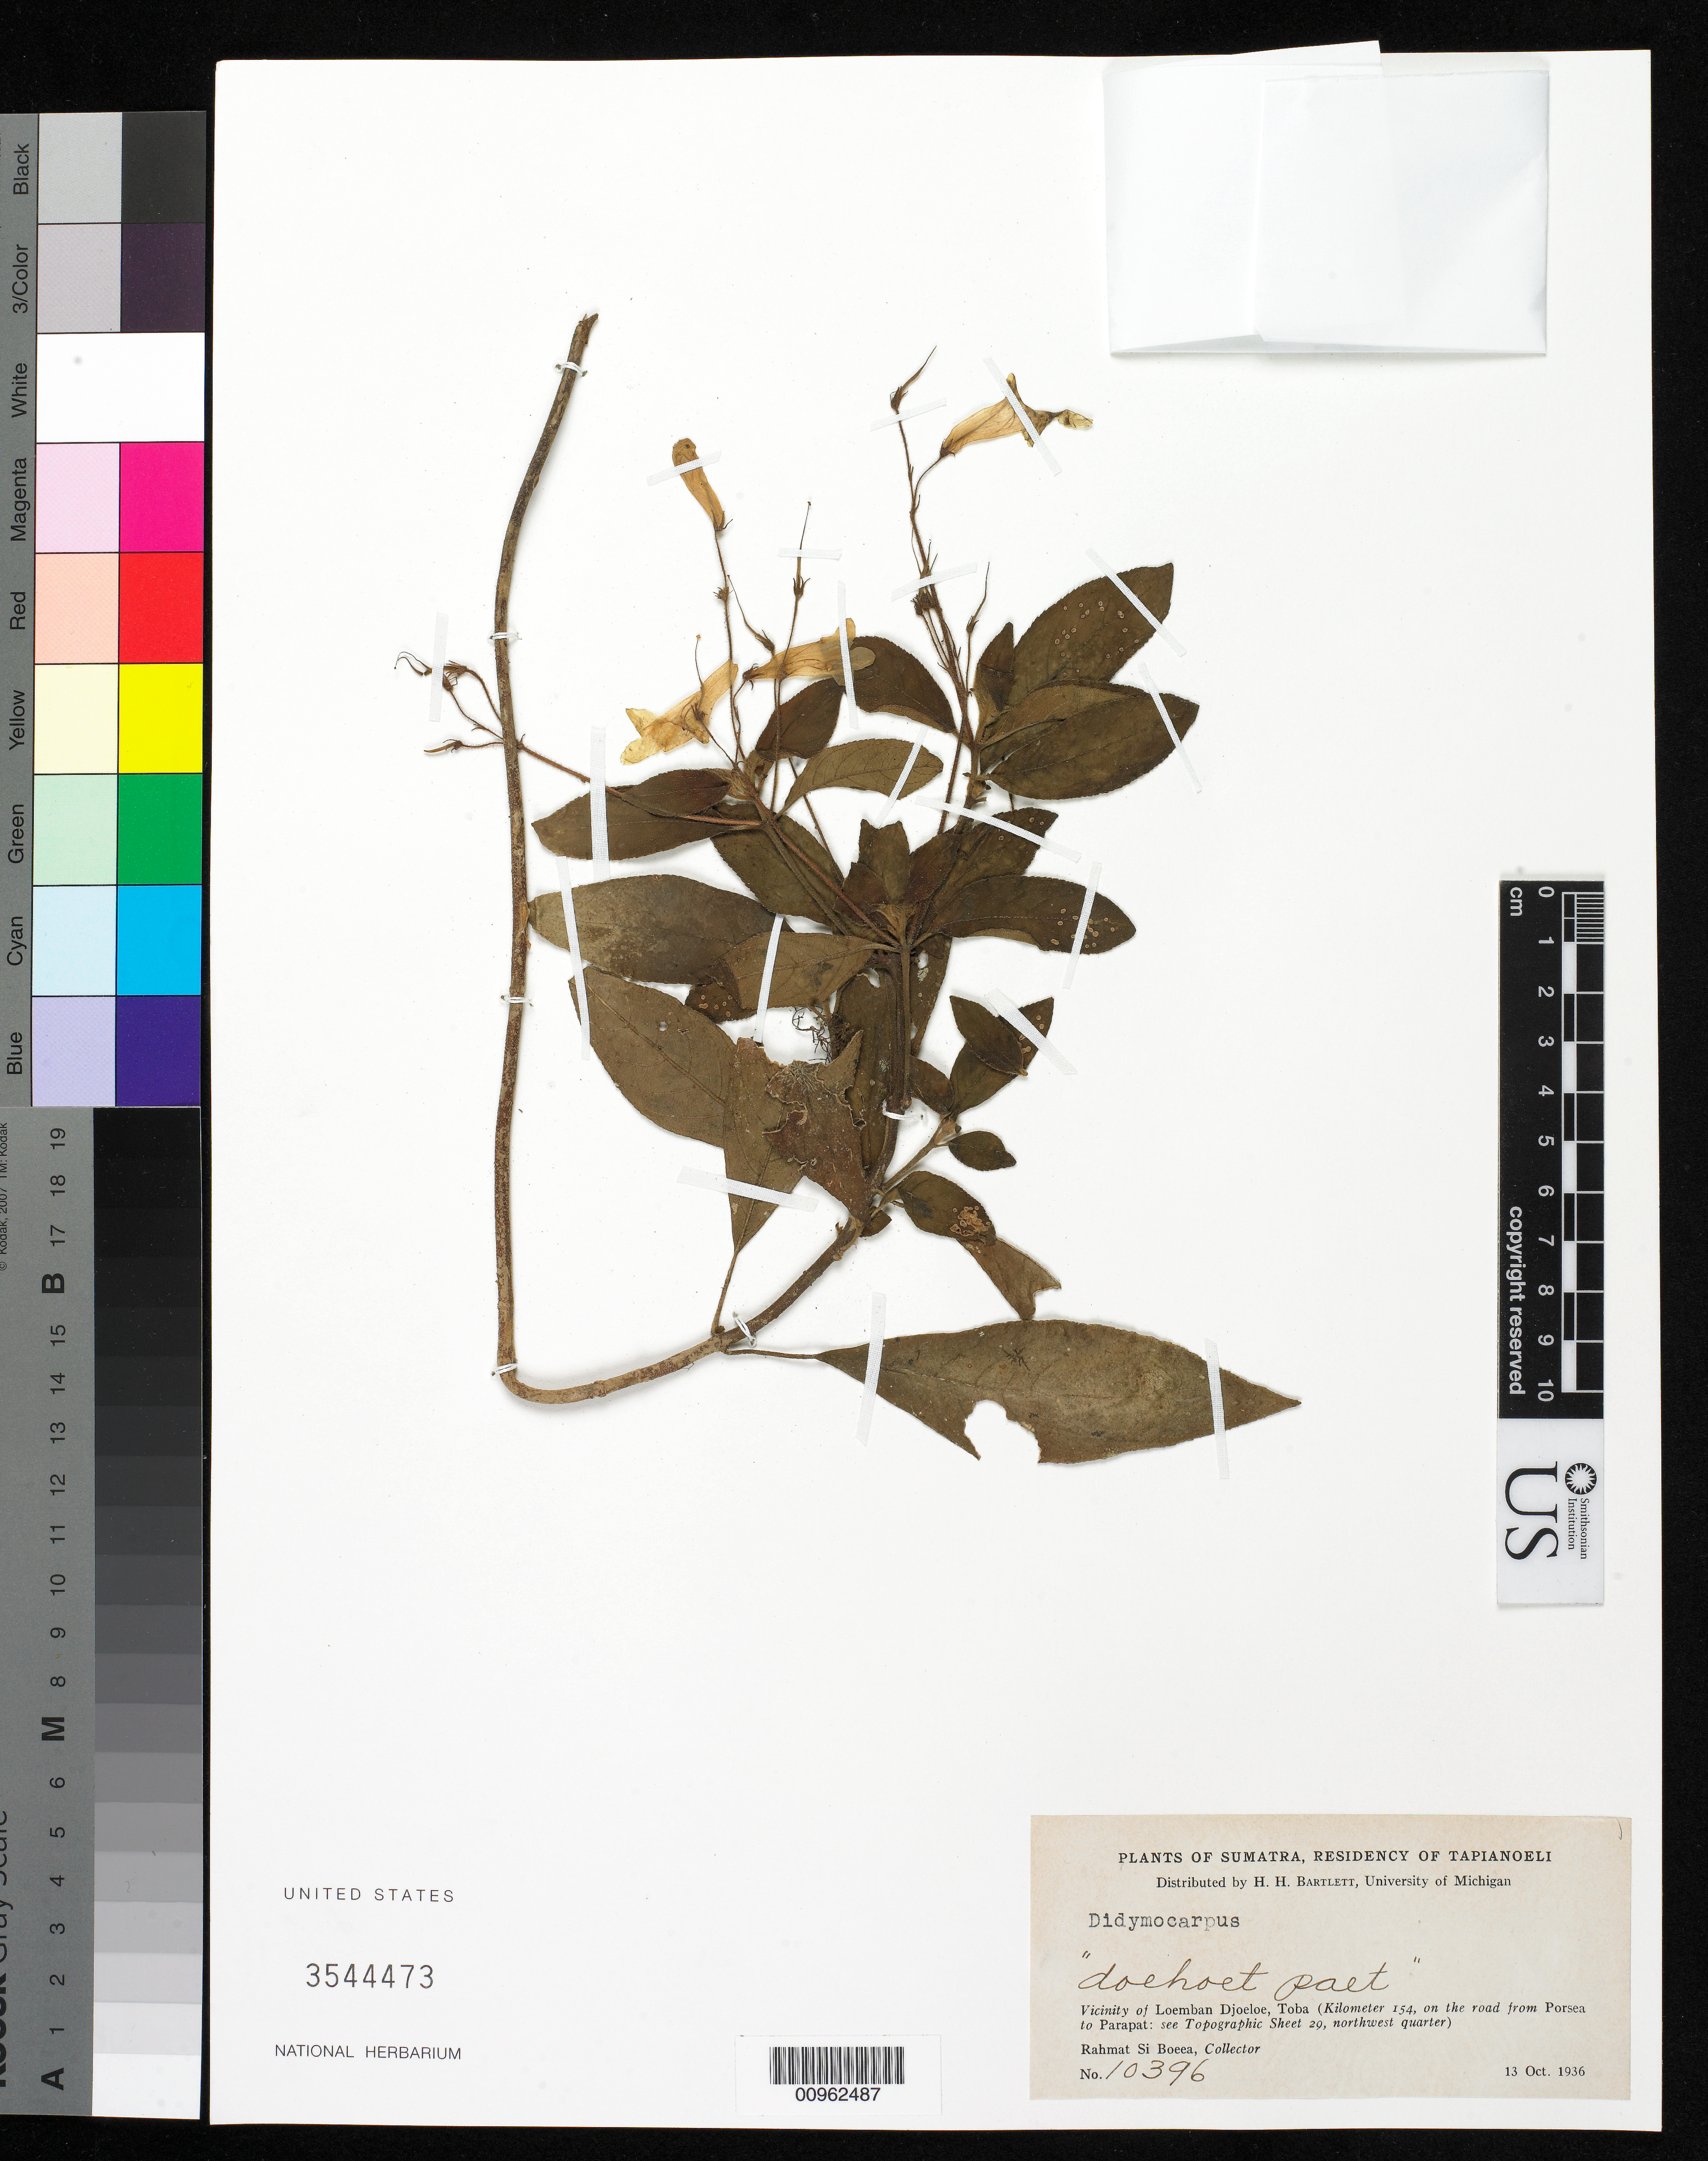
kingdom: Plantae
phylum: Tracheophyta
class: Magnoliopsida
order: Lamiales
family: Gesneriaceae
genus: Didymocarpus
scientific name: Didymocarpus sp.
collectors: Rahmat Si Boeea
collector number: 10396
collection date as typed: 13 Oct 1936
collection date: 1936-10-13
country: Indonesia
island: Sumatra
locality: Sumatra, residency of Tapianoeli. Vicinity of Loemban Djoeloe, Toba (kilometer 154, on the road from Porsea to Parapat: see topographic sheet 29, northwest quarter)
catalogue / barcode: US 3544473